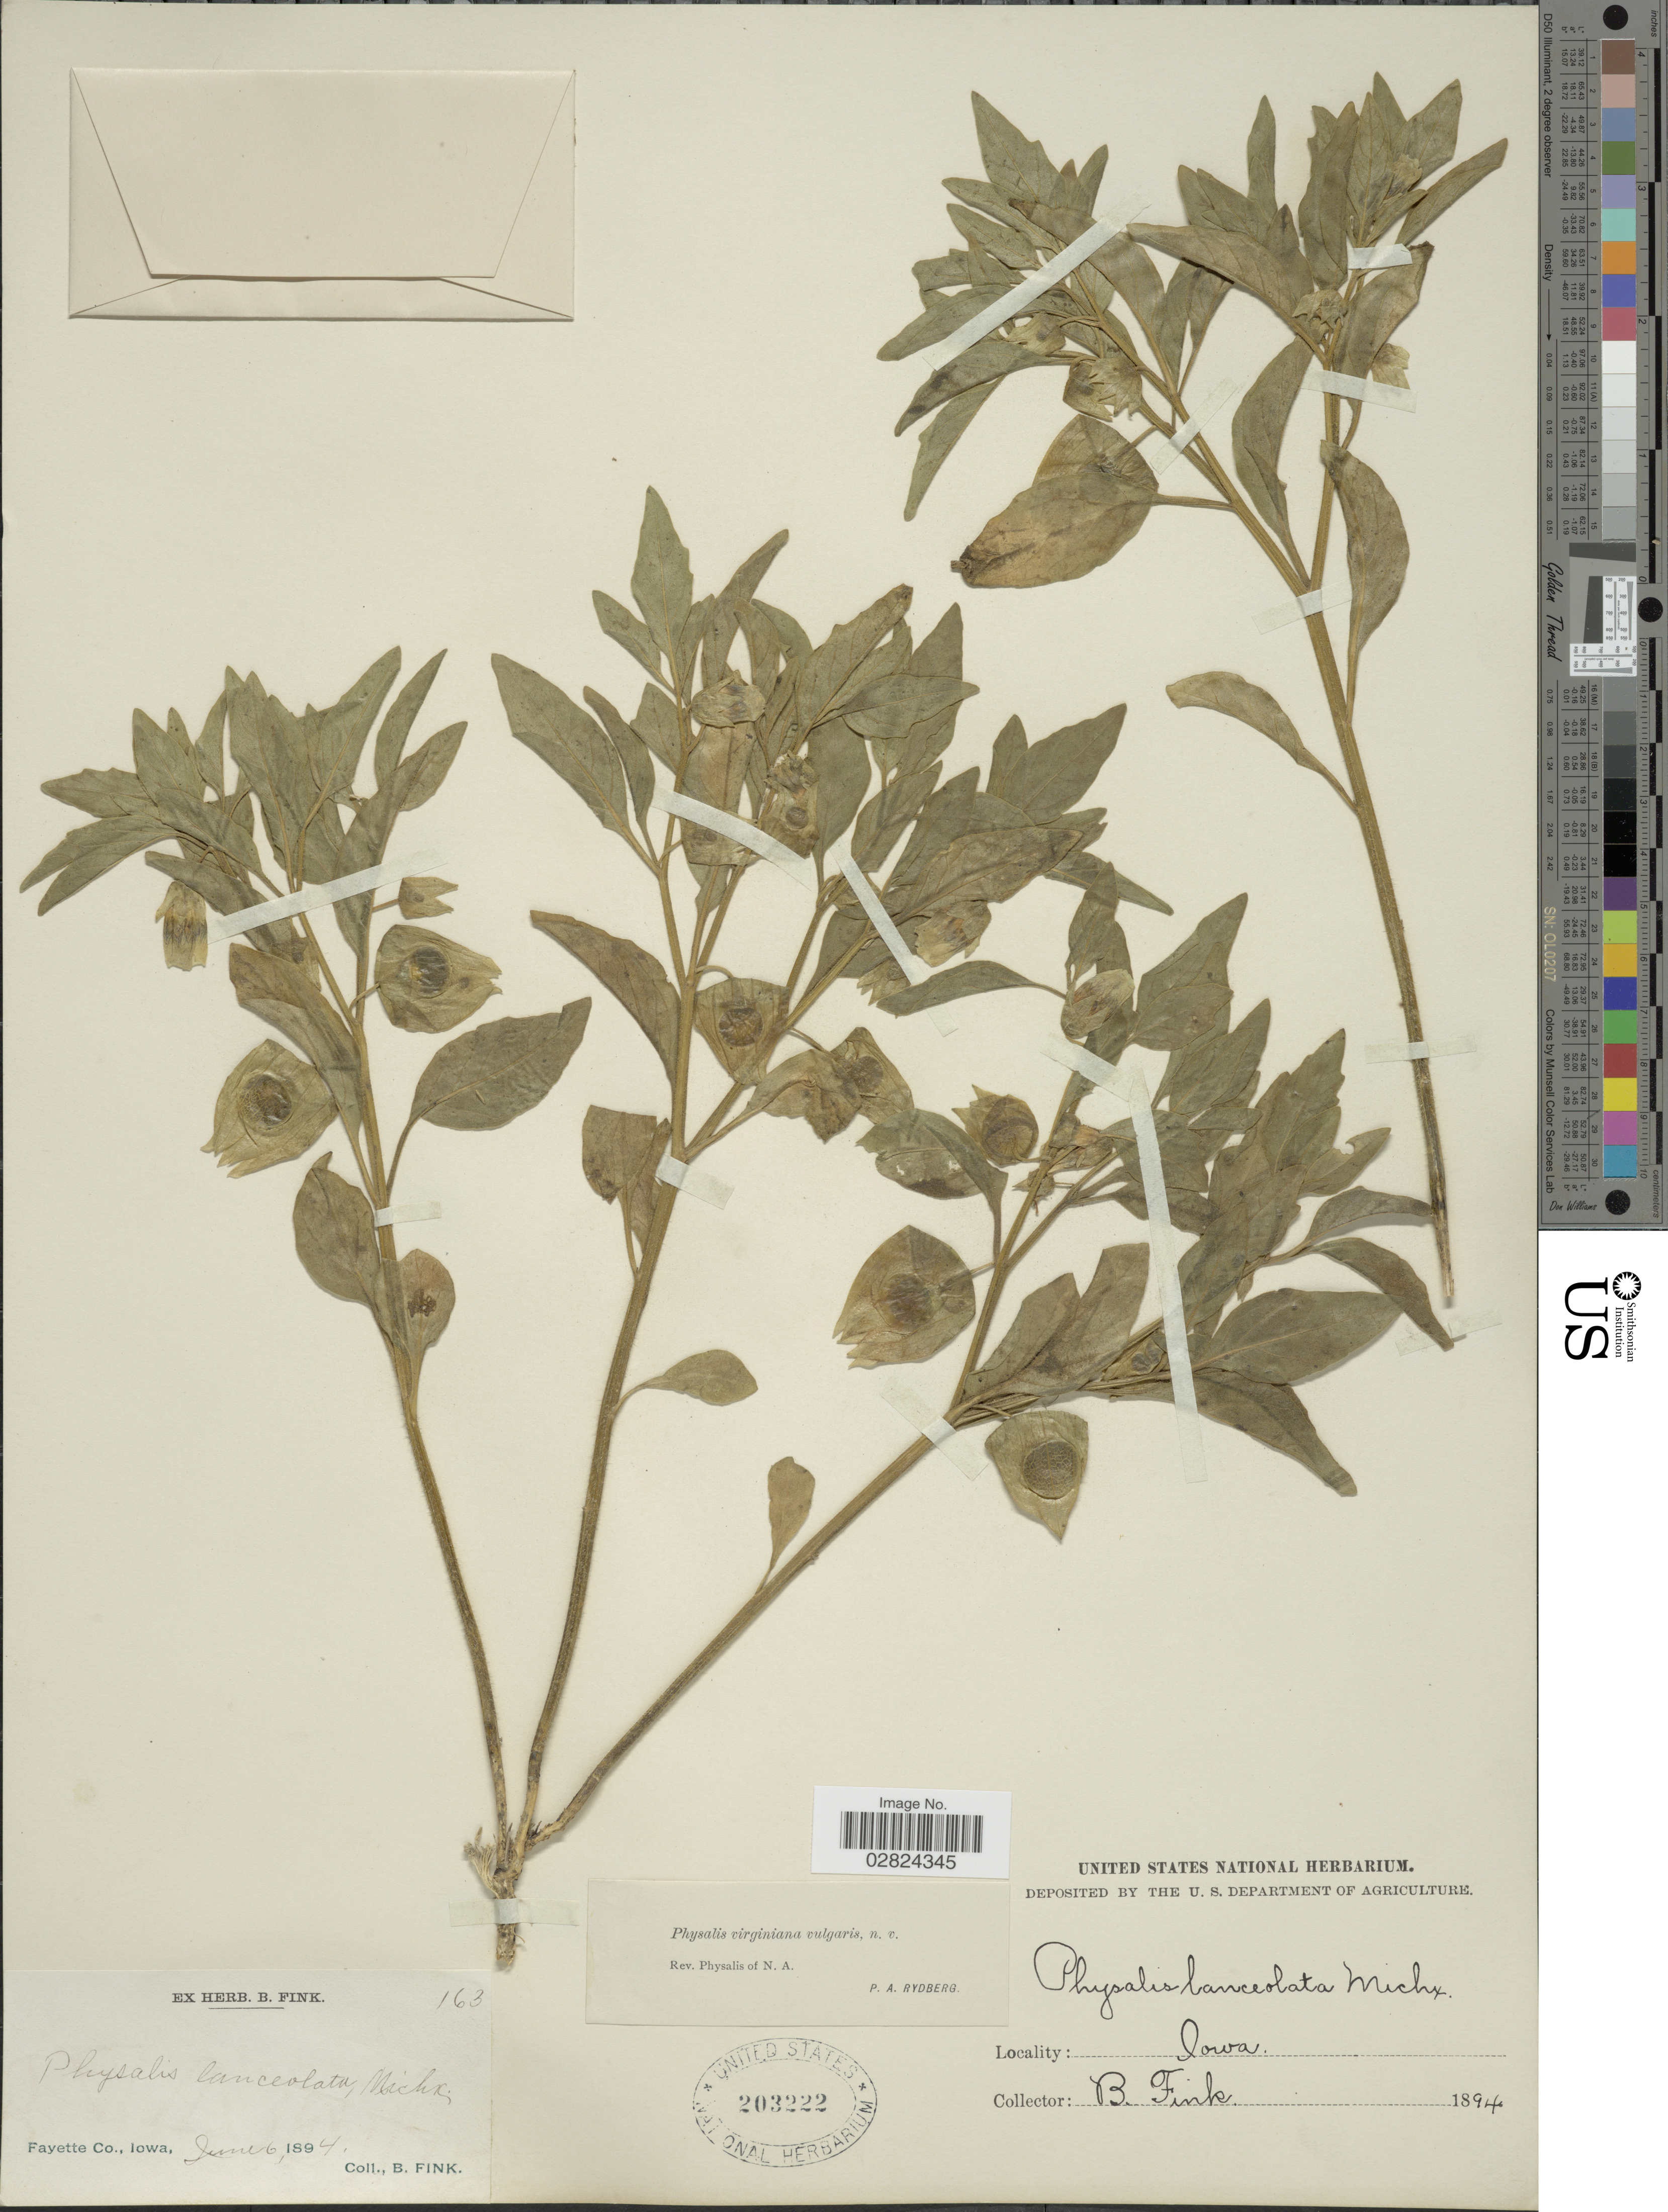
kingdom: Plantae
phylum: Tracheophyta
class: Magnoliopsida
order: Solanales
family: Solanaceae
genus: Physalis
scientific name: Physalis virginiana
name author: Mill.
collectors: B. Fink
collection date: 1894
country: United States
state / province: Iowa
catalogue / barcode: US 203222